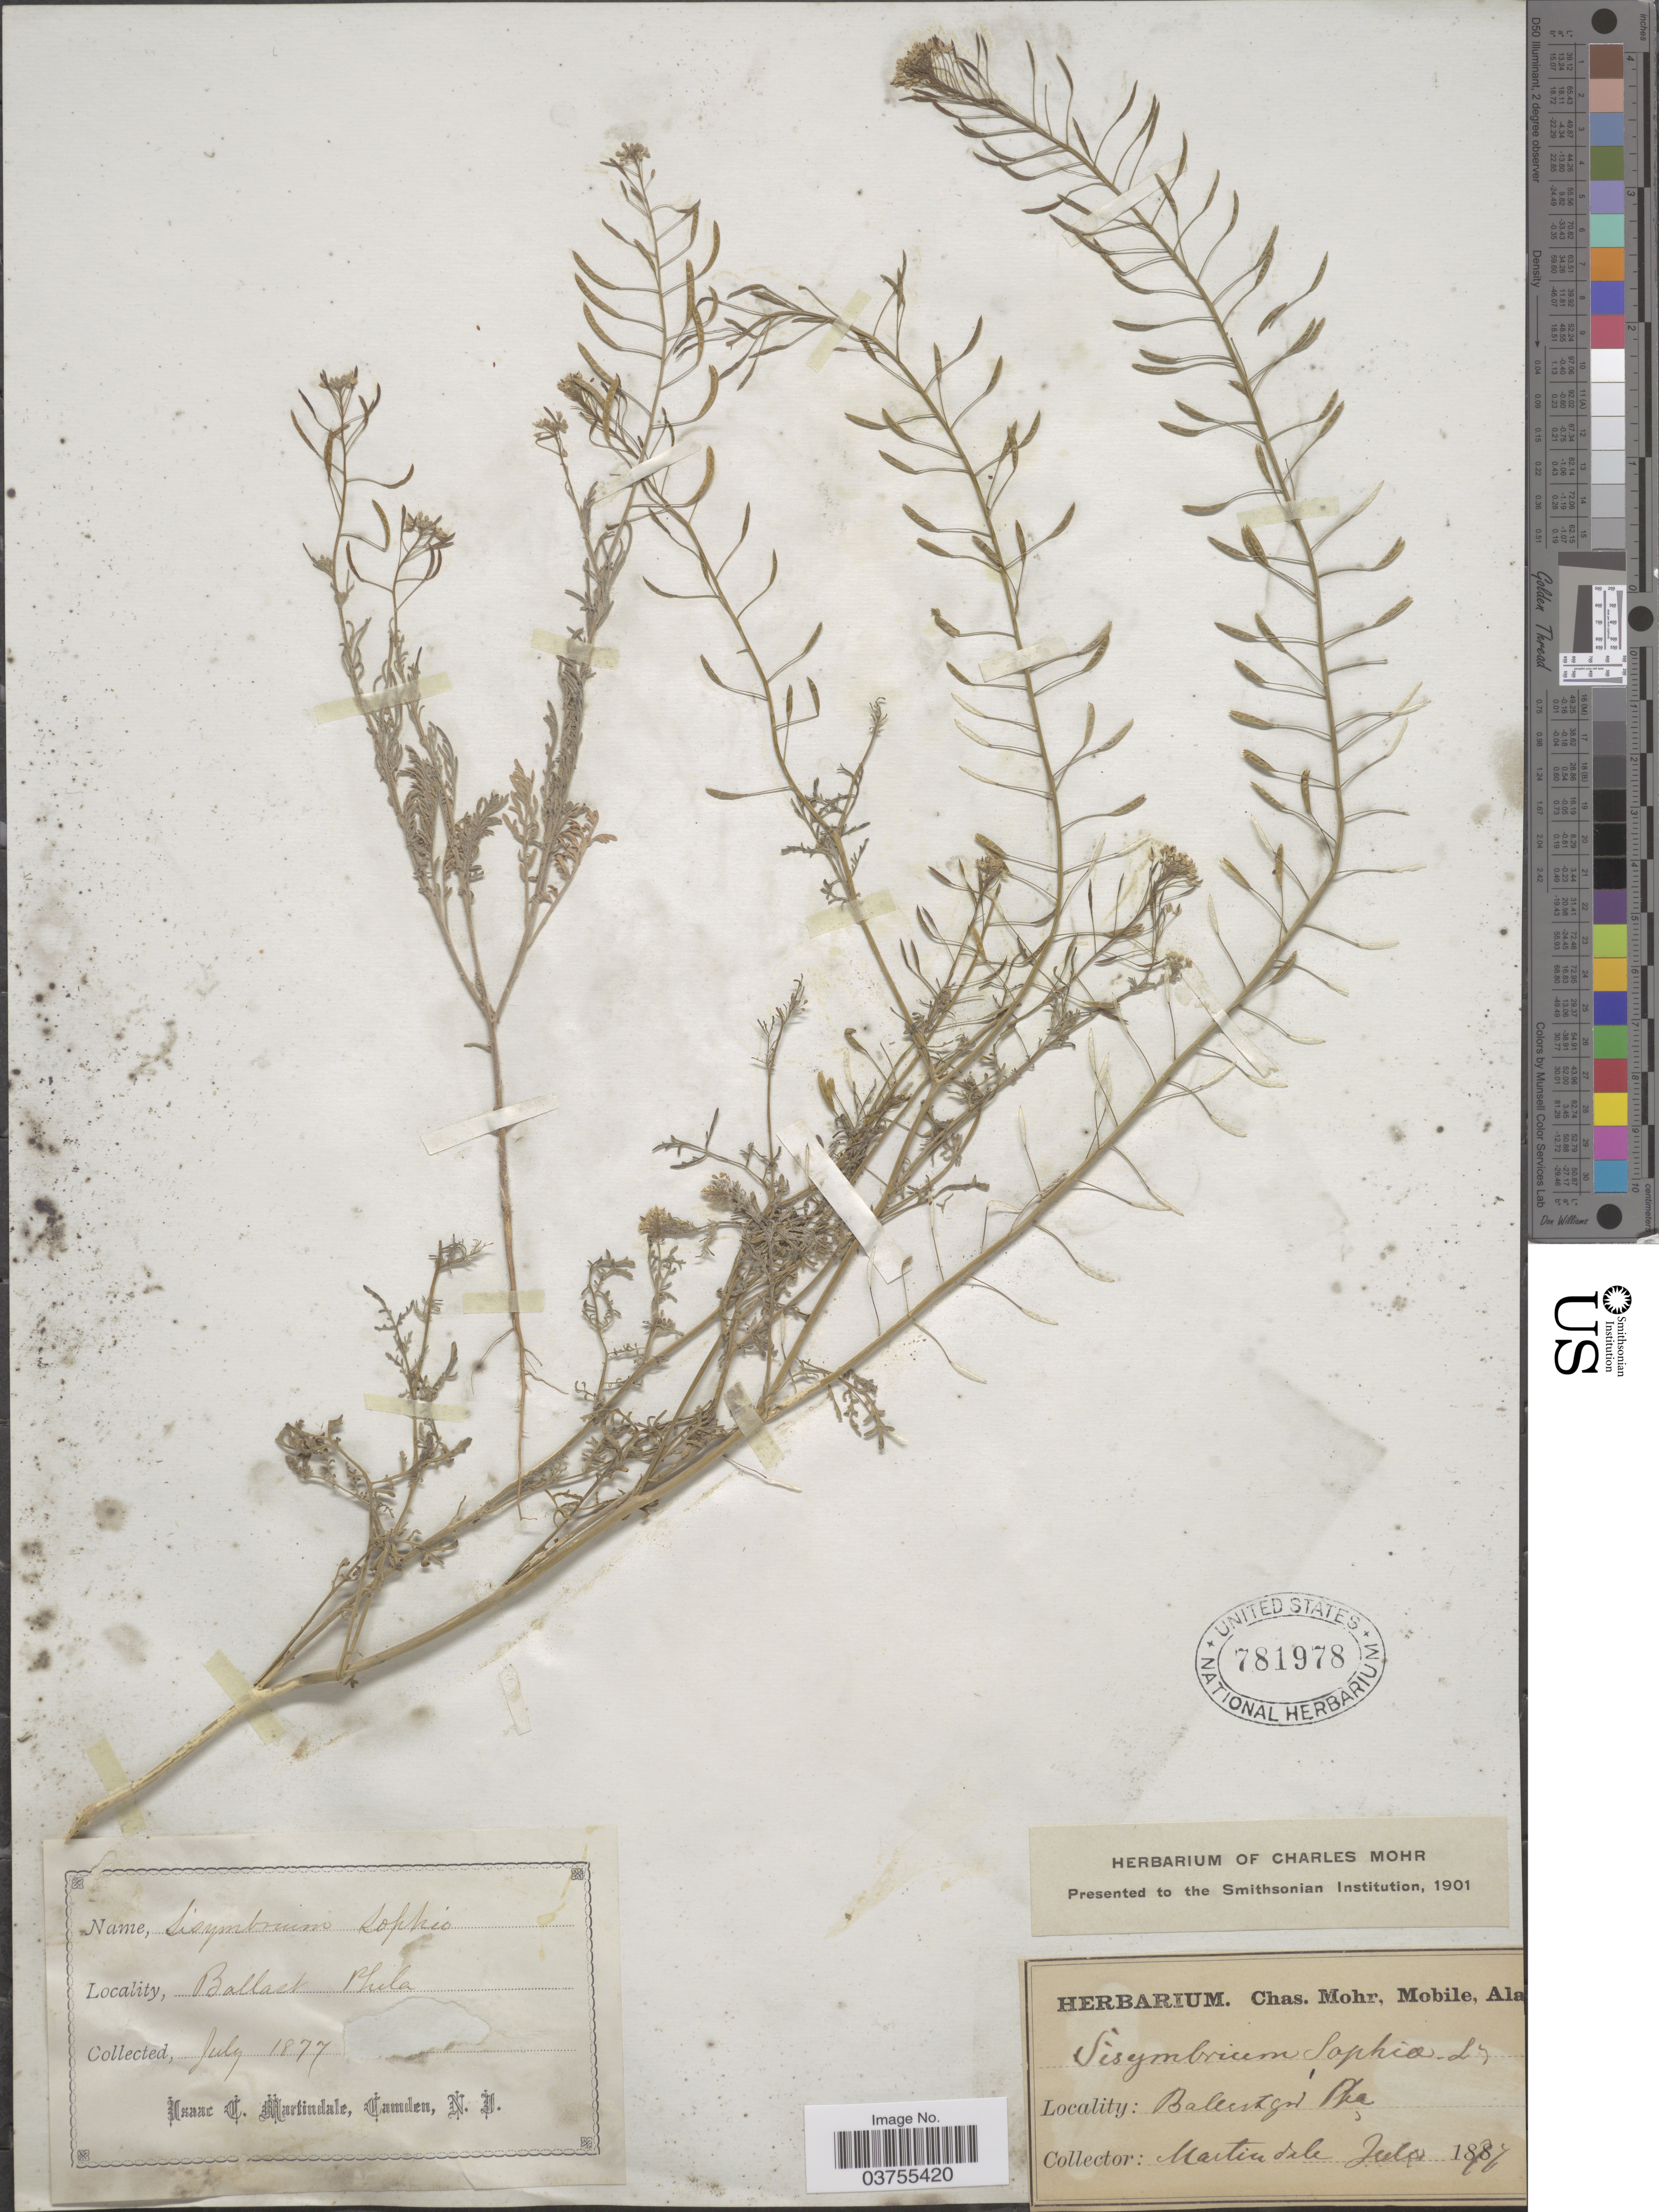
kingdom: Plantae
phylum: Tracheophyta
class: Magnoliopsida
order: Brassicales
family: Brassicaceae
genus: Descurainia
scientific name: Descurainia sophia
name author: (L.) Webb ex Prantl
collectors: I. C. Martindale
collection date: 1877-07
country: United States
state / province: New Jersey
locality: Ballast Phila.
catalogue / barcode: US 781978